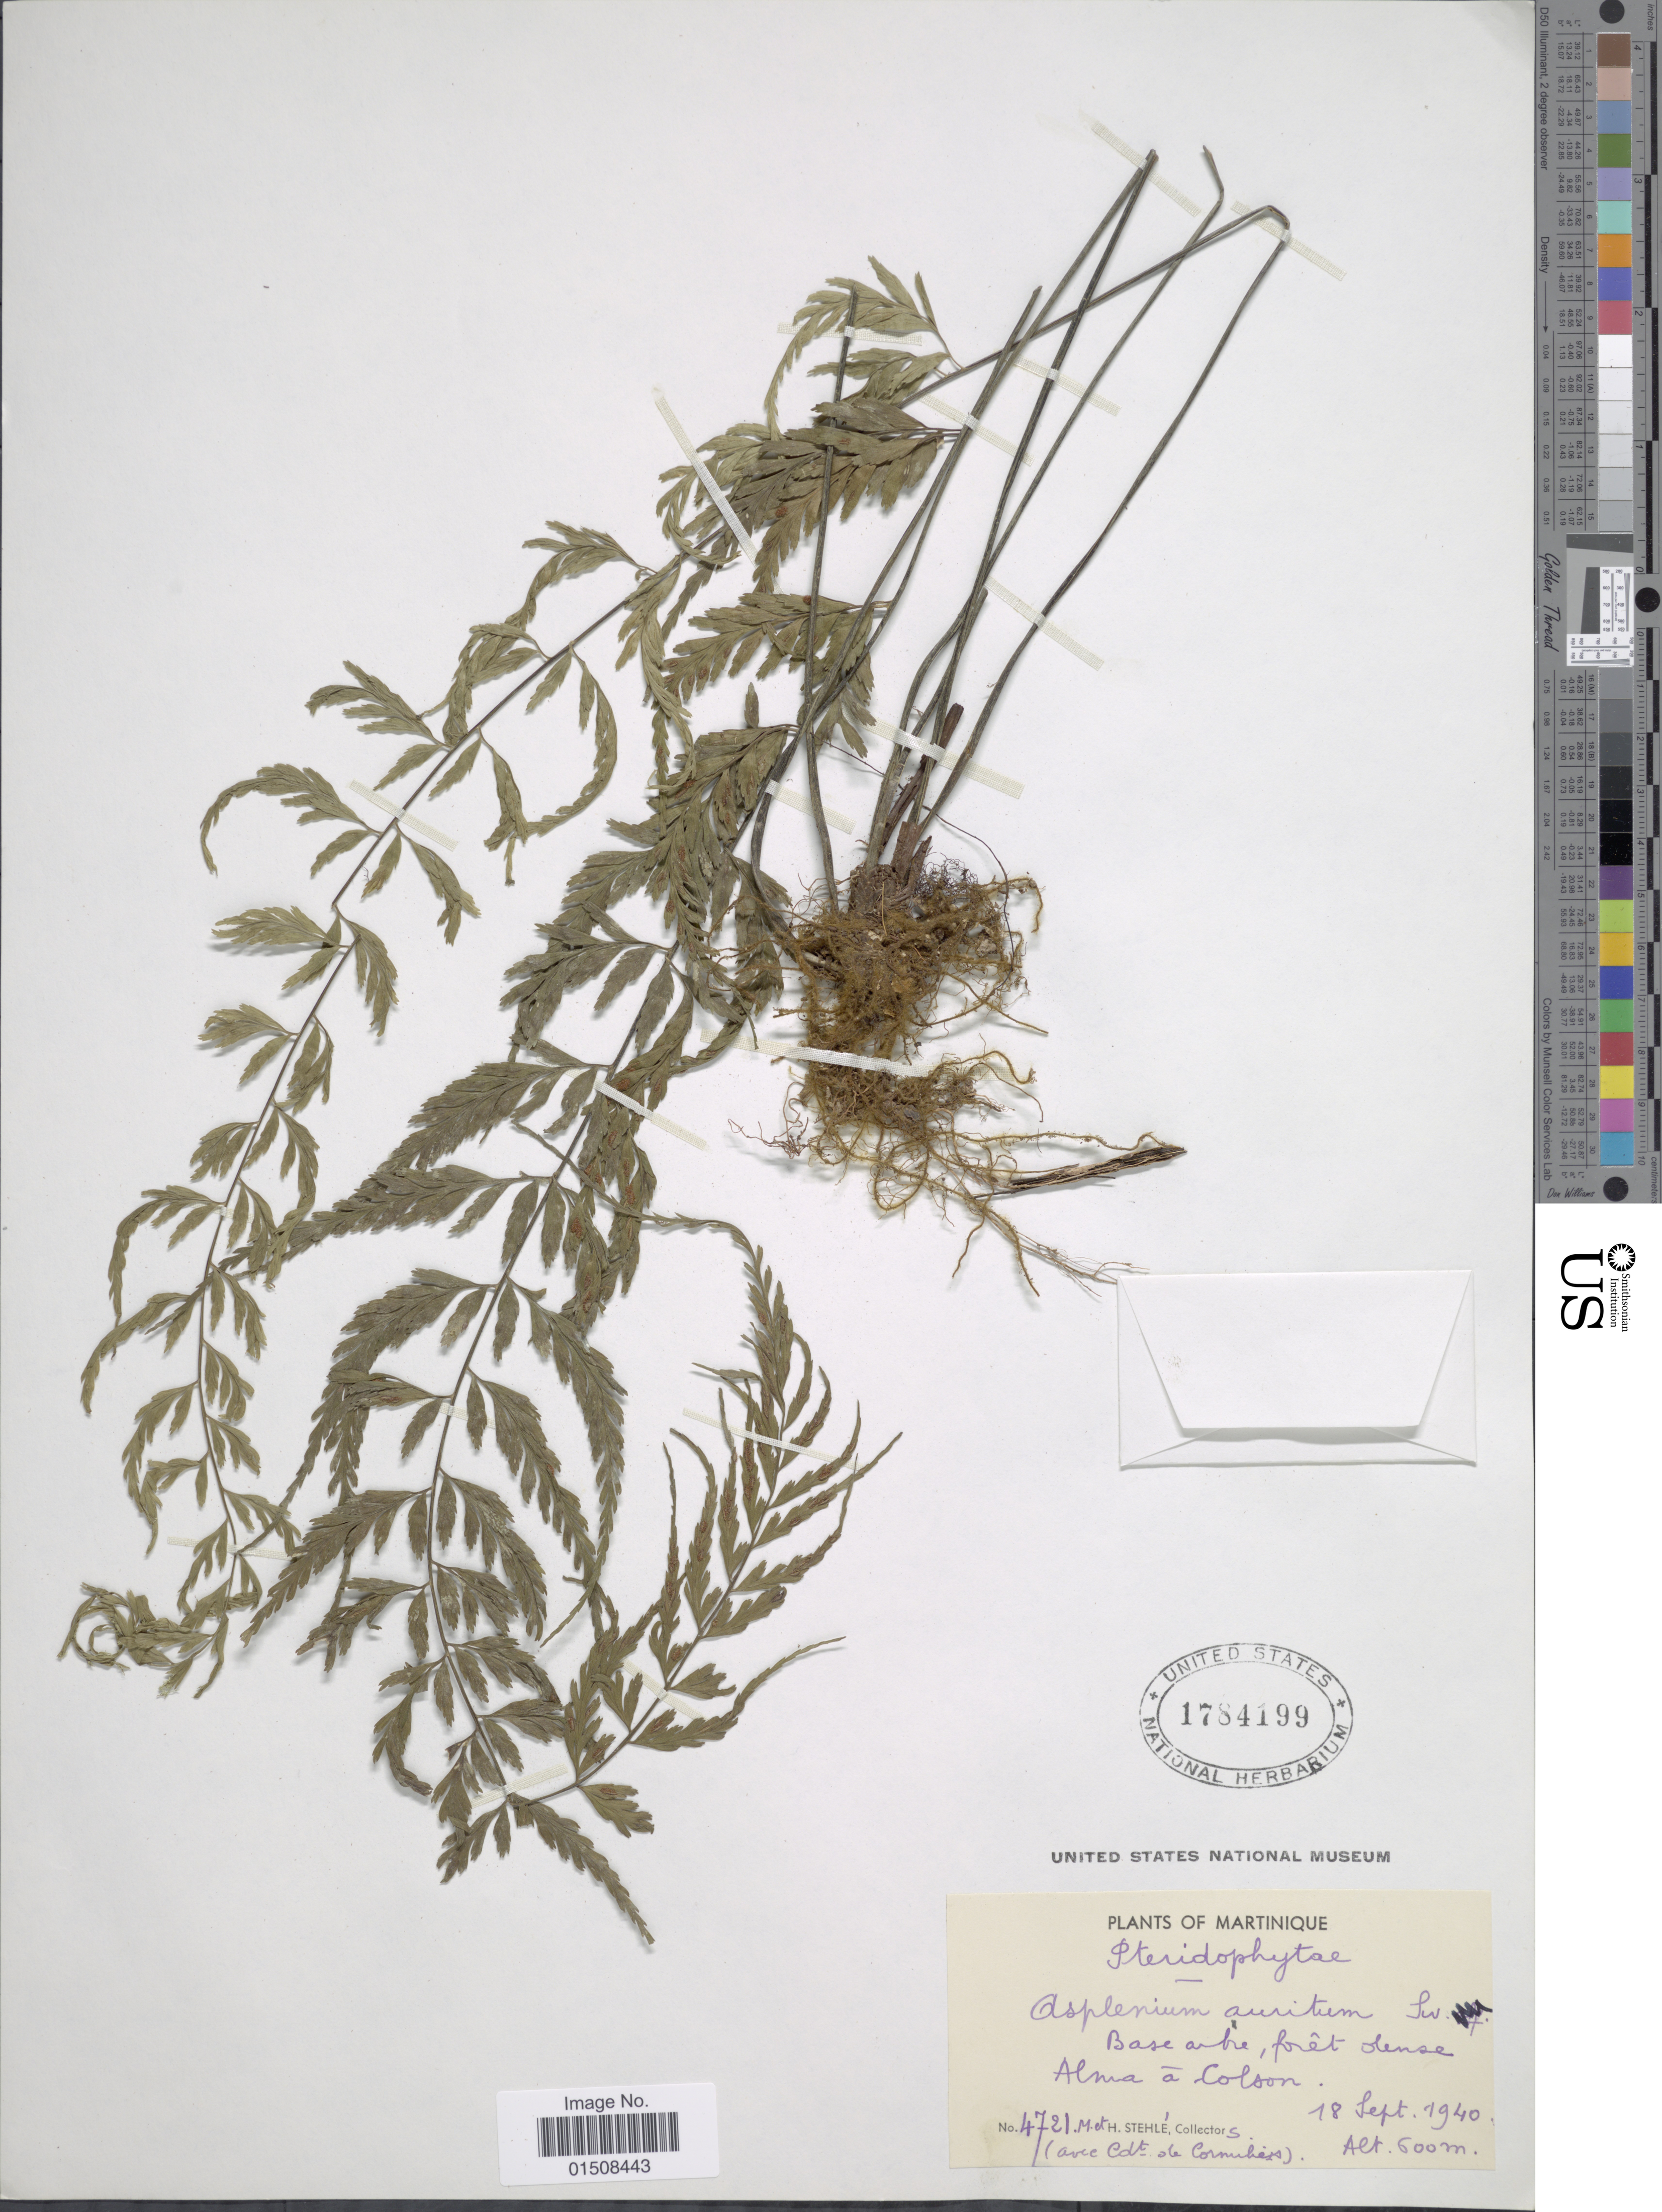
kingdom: Plantae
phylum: Tracheophyta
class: Polypodiopsida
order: Polypodiales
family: Aspleniaceae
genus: Asplenium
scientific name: Asplenium auritum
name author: Sw.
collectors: M. Stehlé & H. Stehlé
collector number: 4721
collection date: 1940-09-18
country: Martinique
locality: Base arbre forêt dense, Alma de Colson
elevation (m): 600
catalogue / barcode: US 1784199